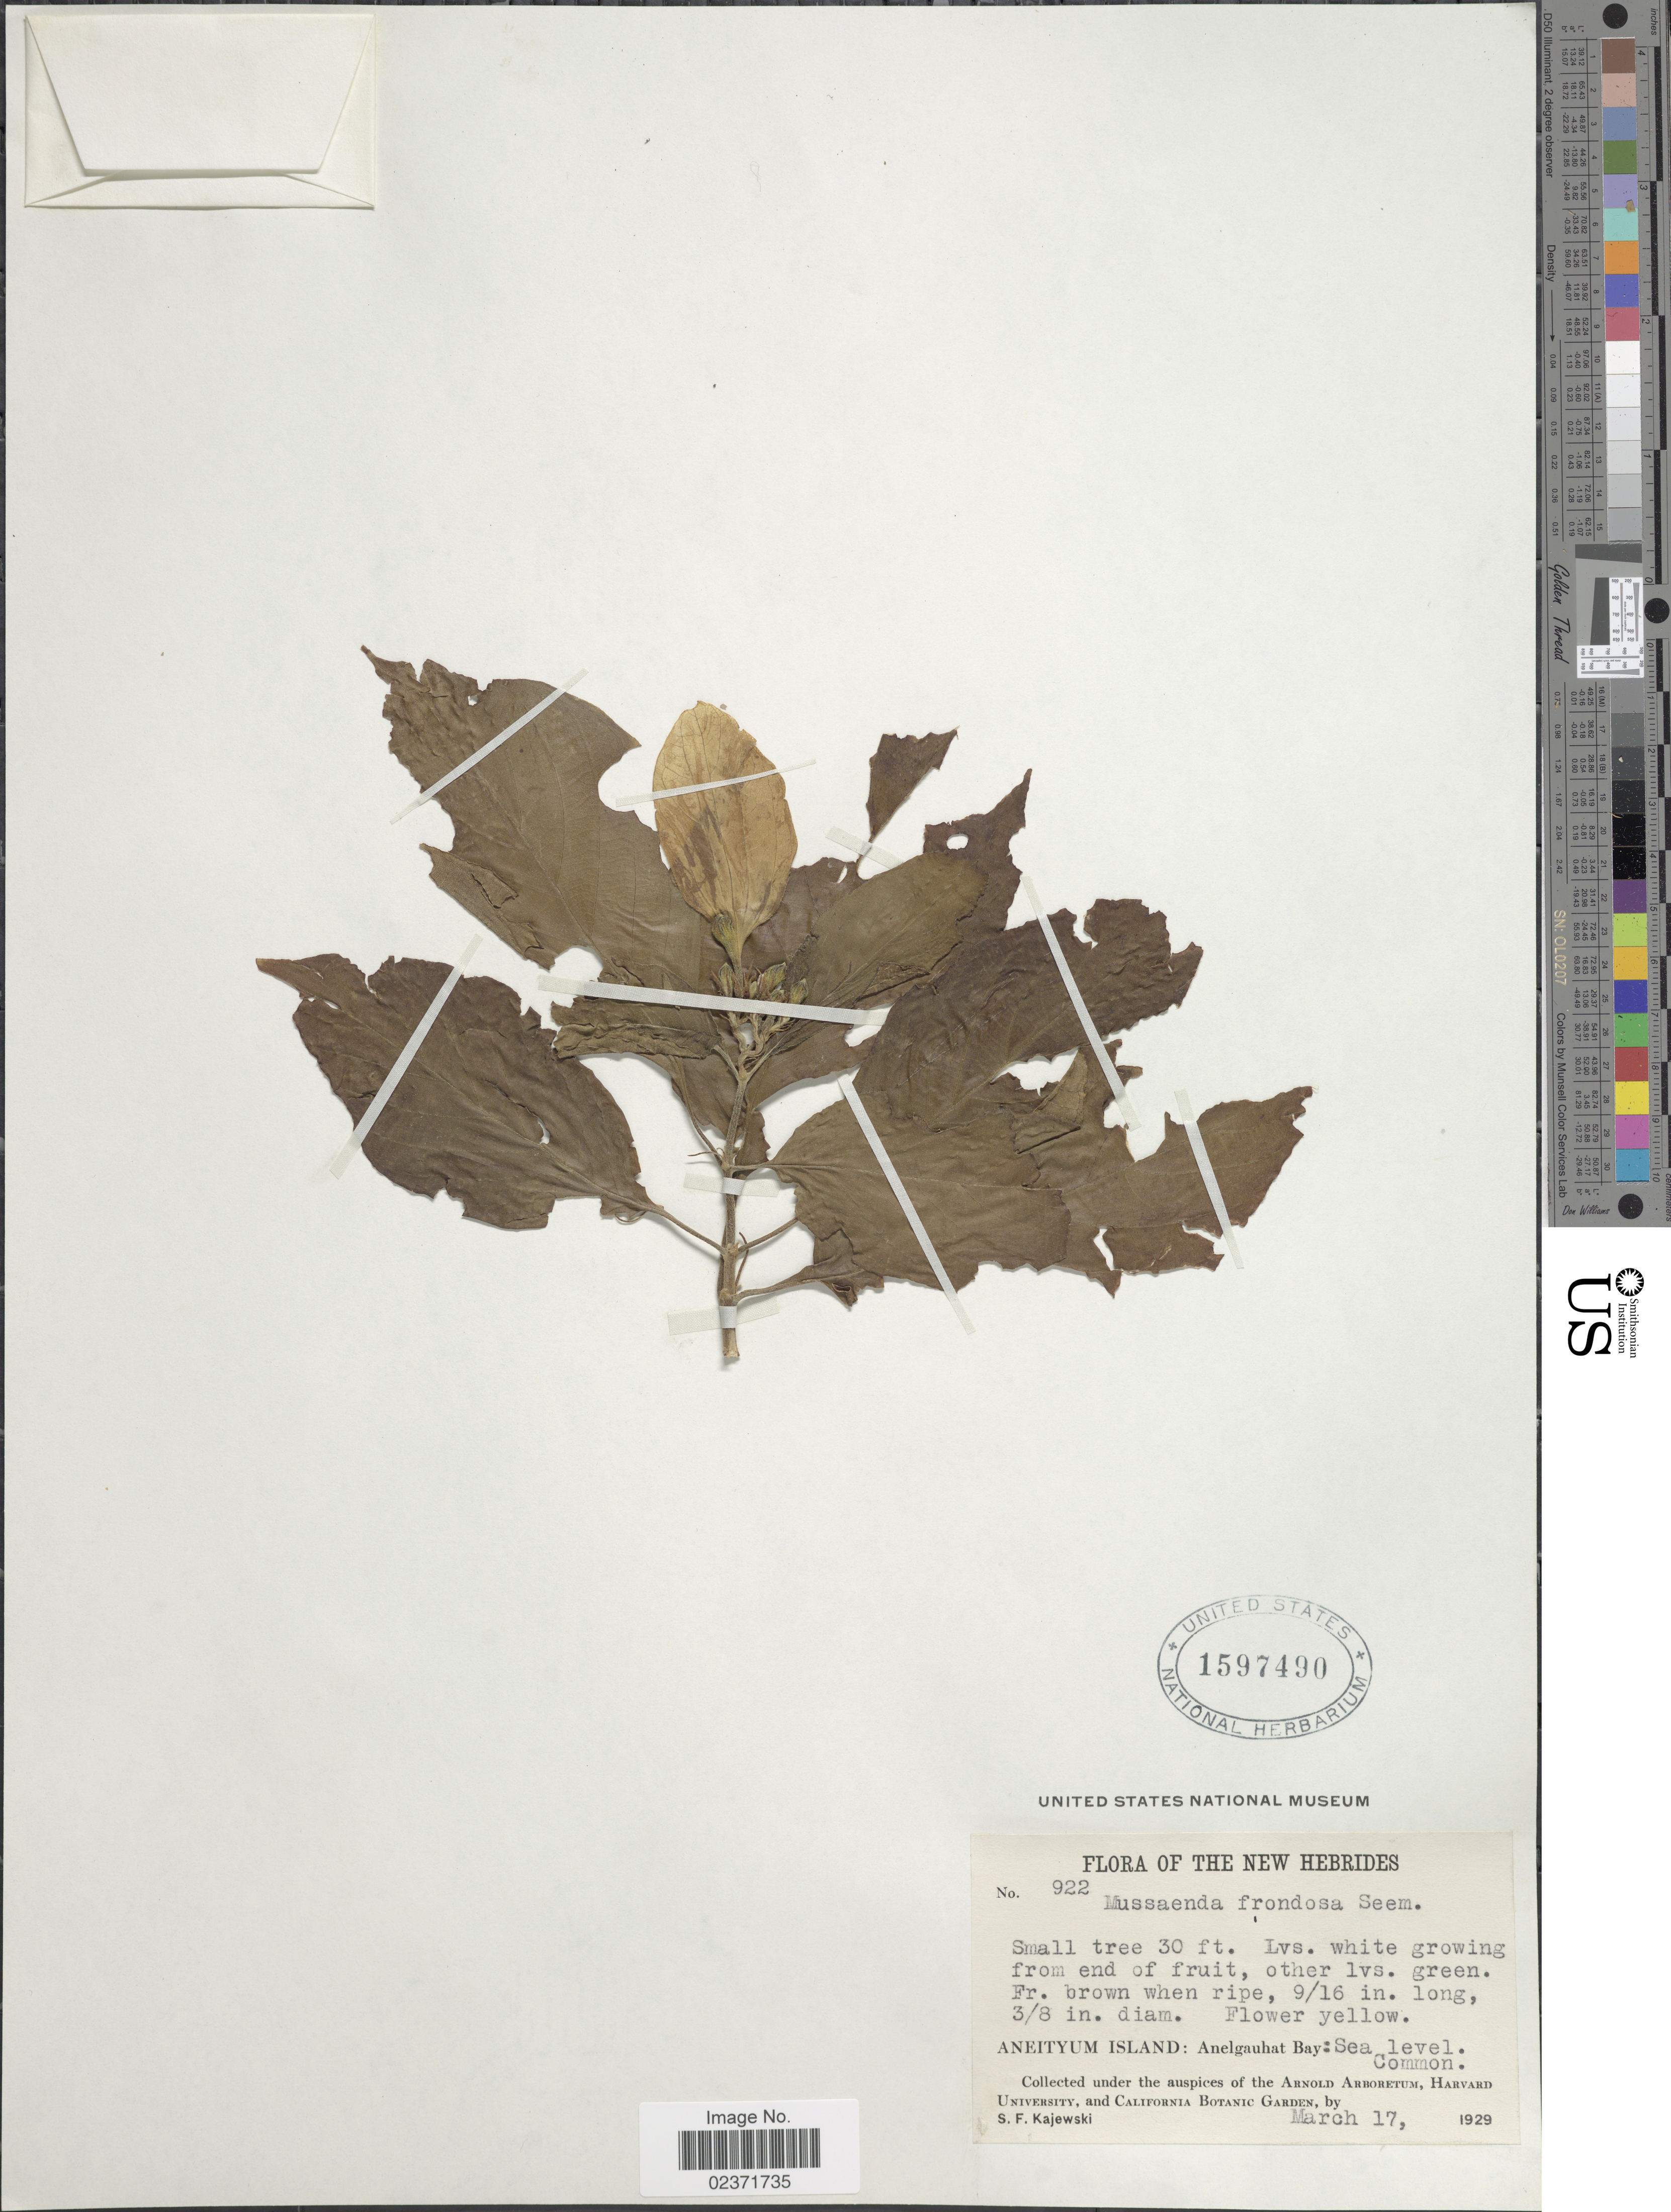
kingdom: Plantae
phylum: Tracheophyta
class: Magnoliopsida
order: Gentianales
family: Rubiaceae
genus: Mussaenda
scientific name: Mussaenda raiateensis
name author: J.W. Moore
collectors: S. Kajewski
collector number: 922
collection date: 1929-03-17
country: Vanuatu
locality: The New Hebrides. Aneityum Island: Anelgauhat Bay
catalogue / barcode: US 1597490